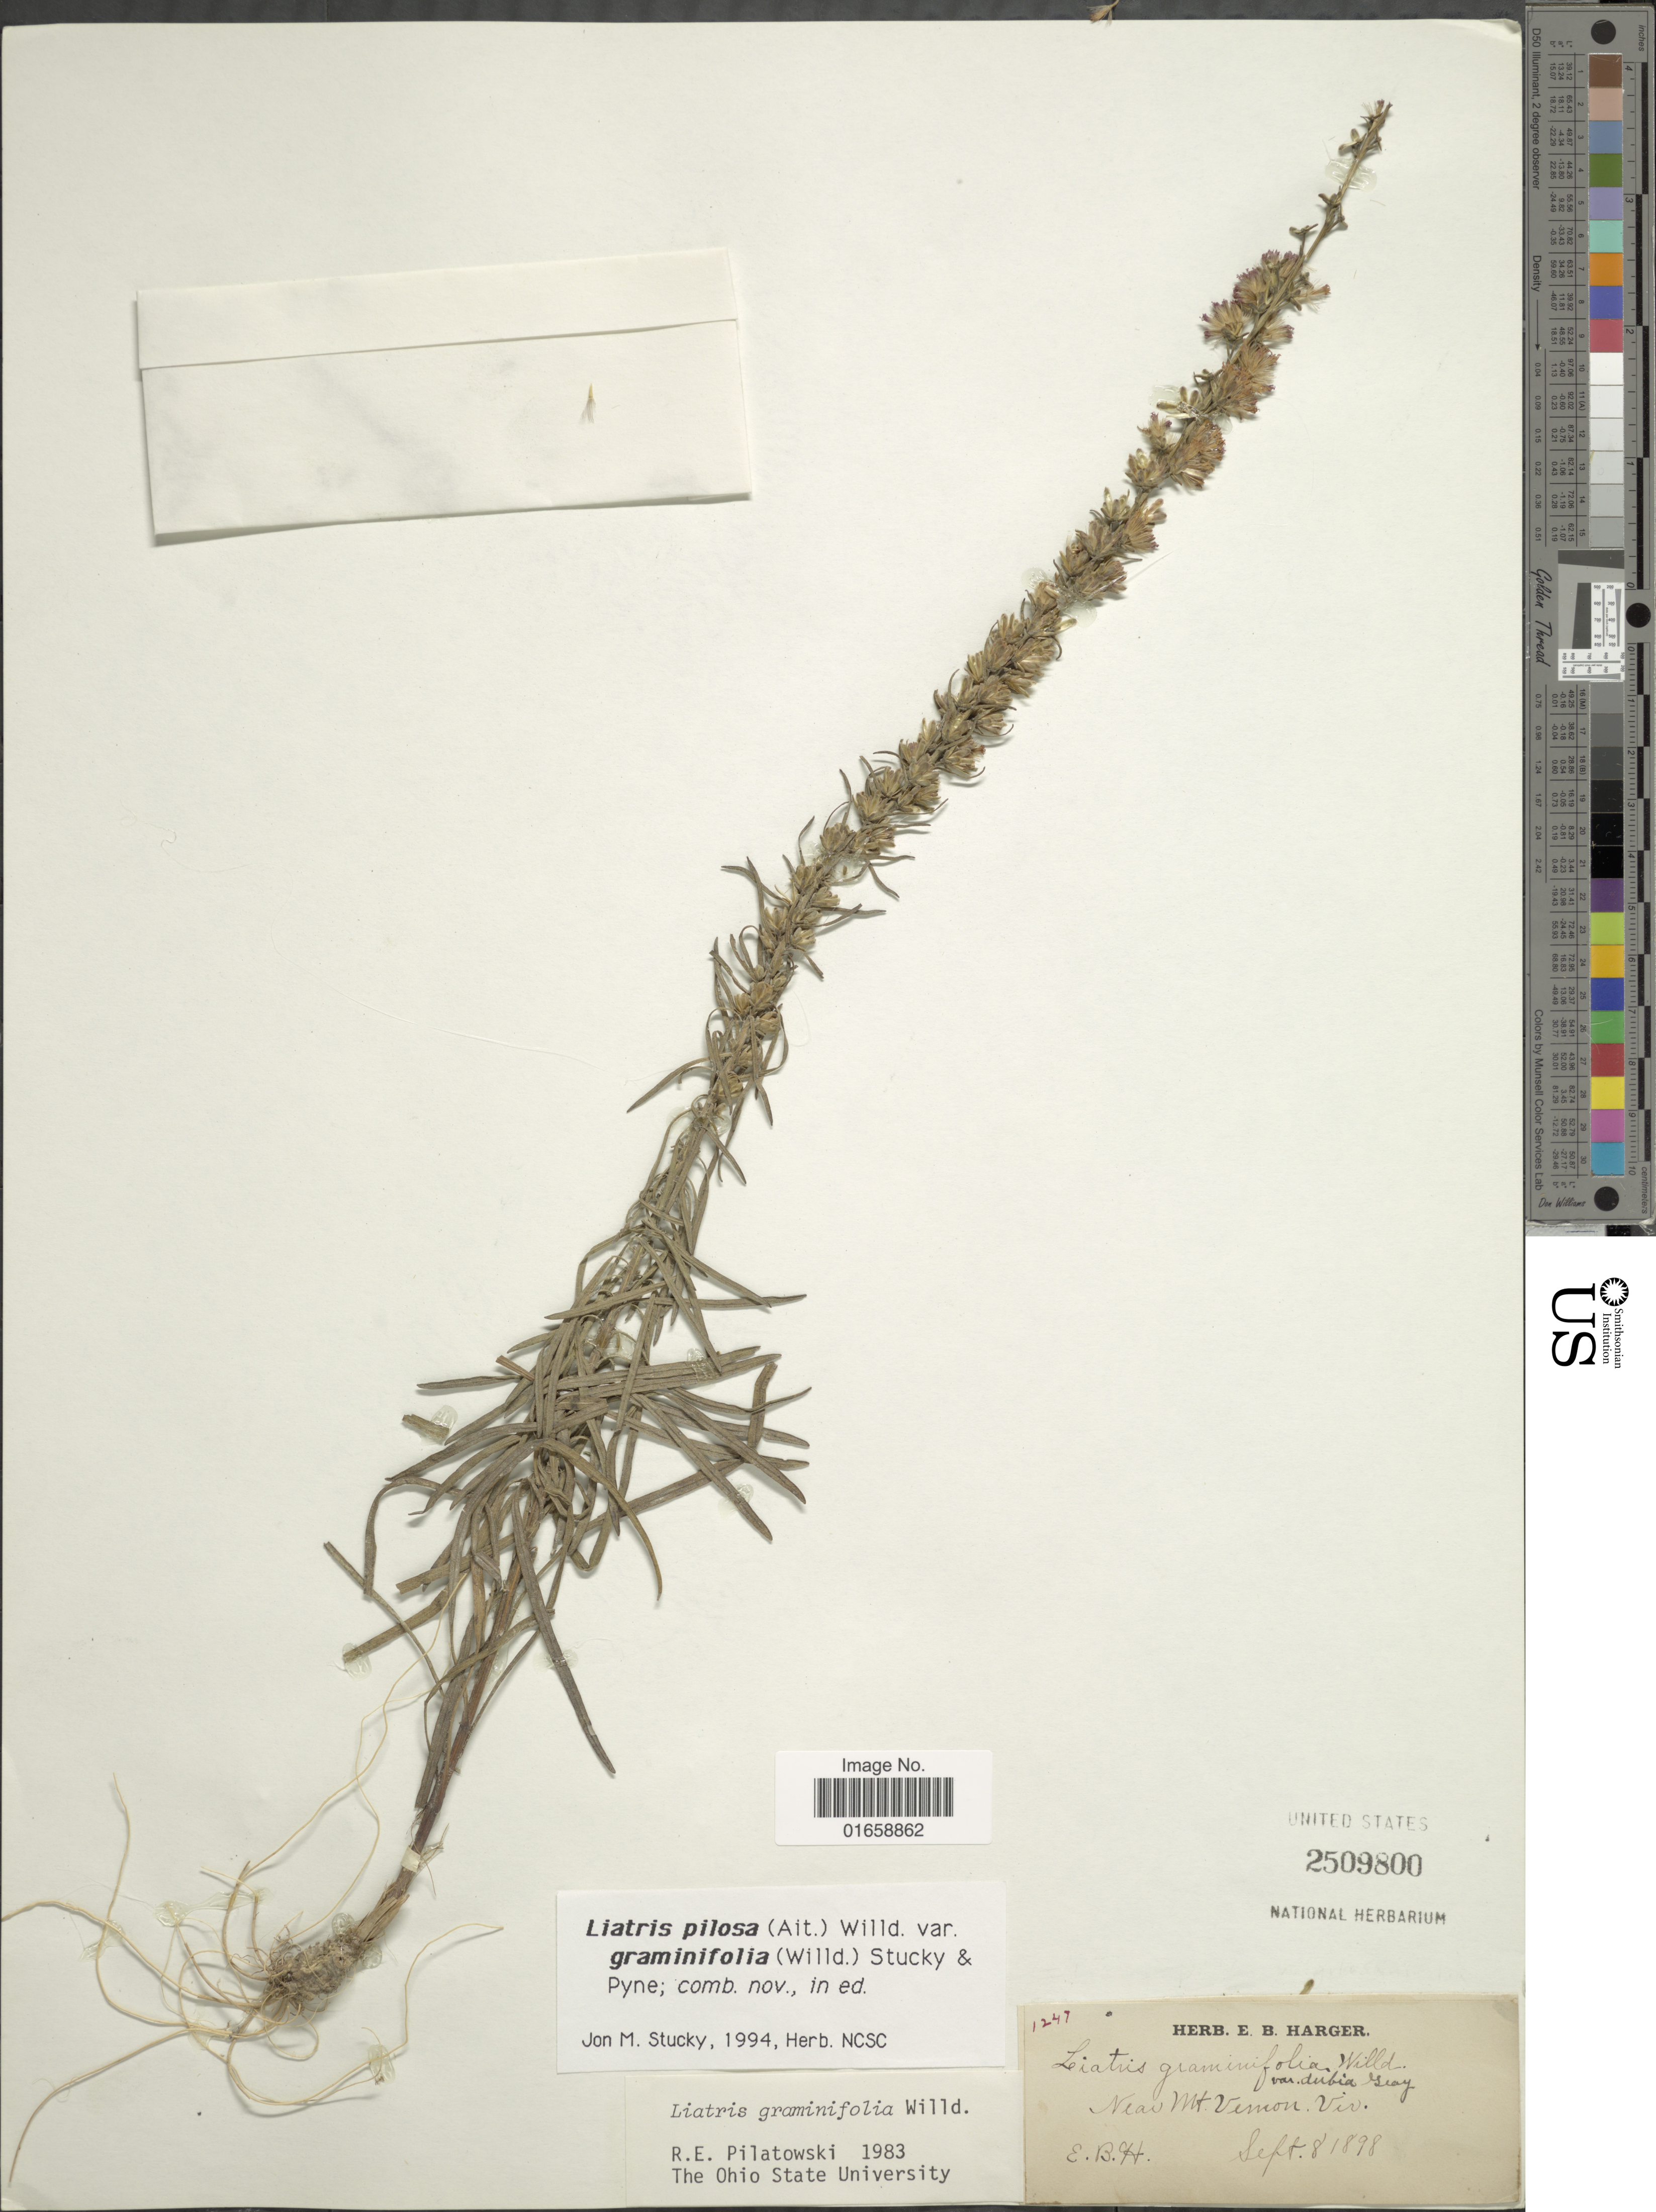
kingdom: Plantae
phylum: Tracheophyta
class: Magnoliopsida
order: Asterales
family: Asteraceae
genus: Liatris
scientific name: Liatris pilosa var. graminifolia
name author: Willd.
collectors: E. B. Harger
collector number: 1247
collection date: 1898-09-08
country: United States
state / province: Virginia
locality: Near Mt. Vermon.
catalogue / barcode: US 2509800